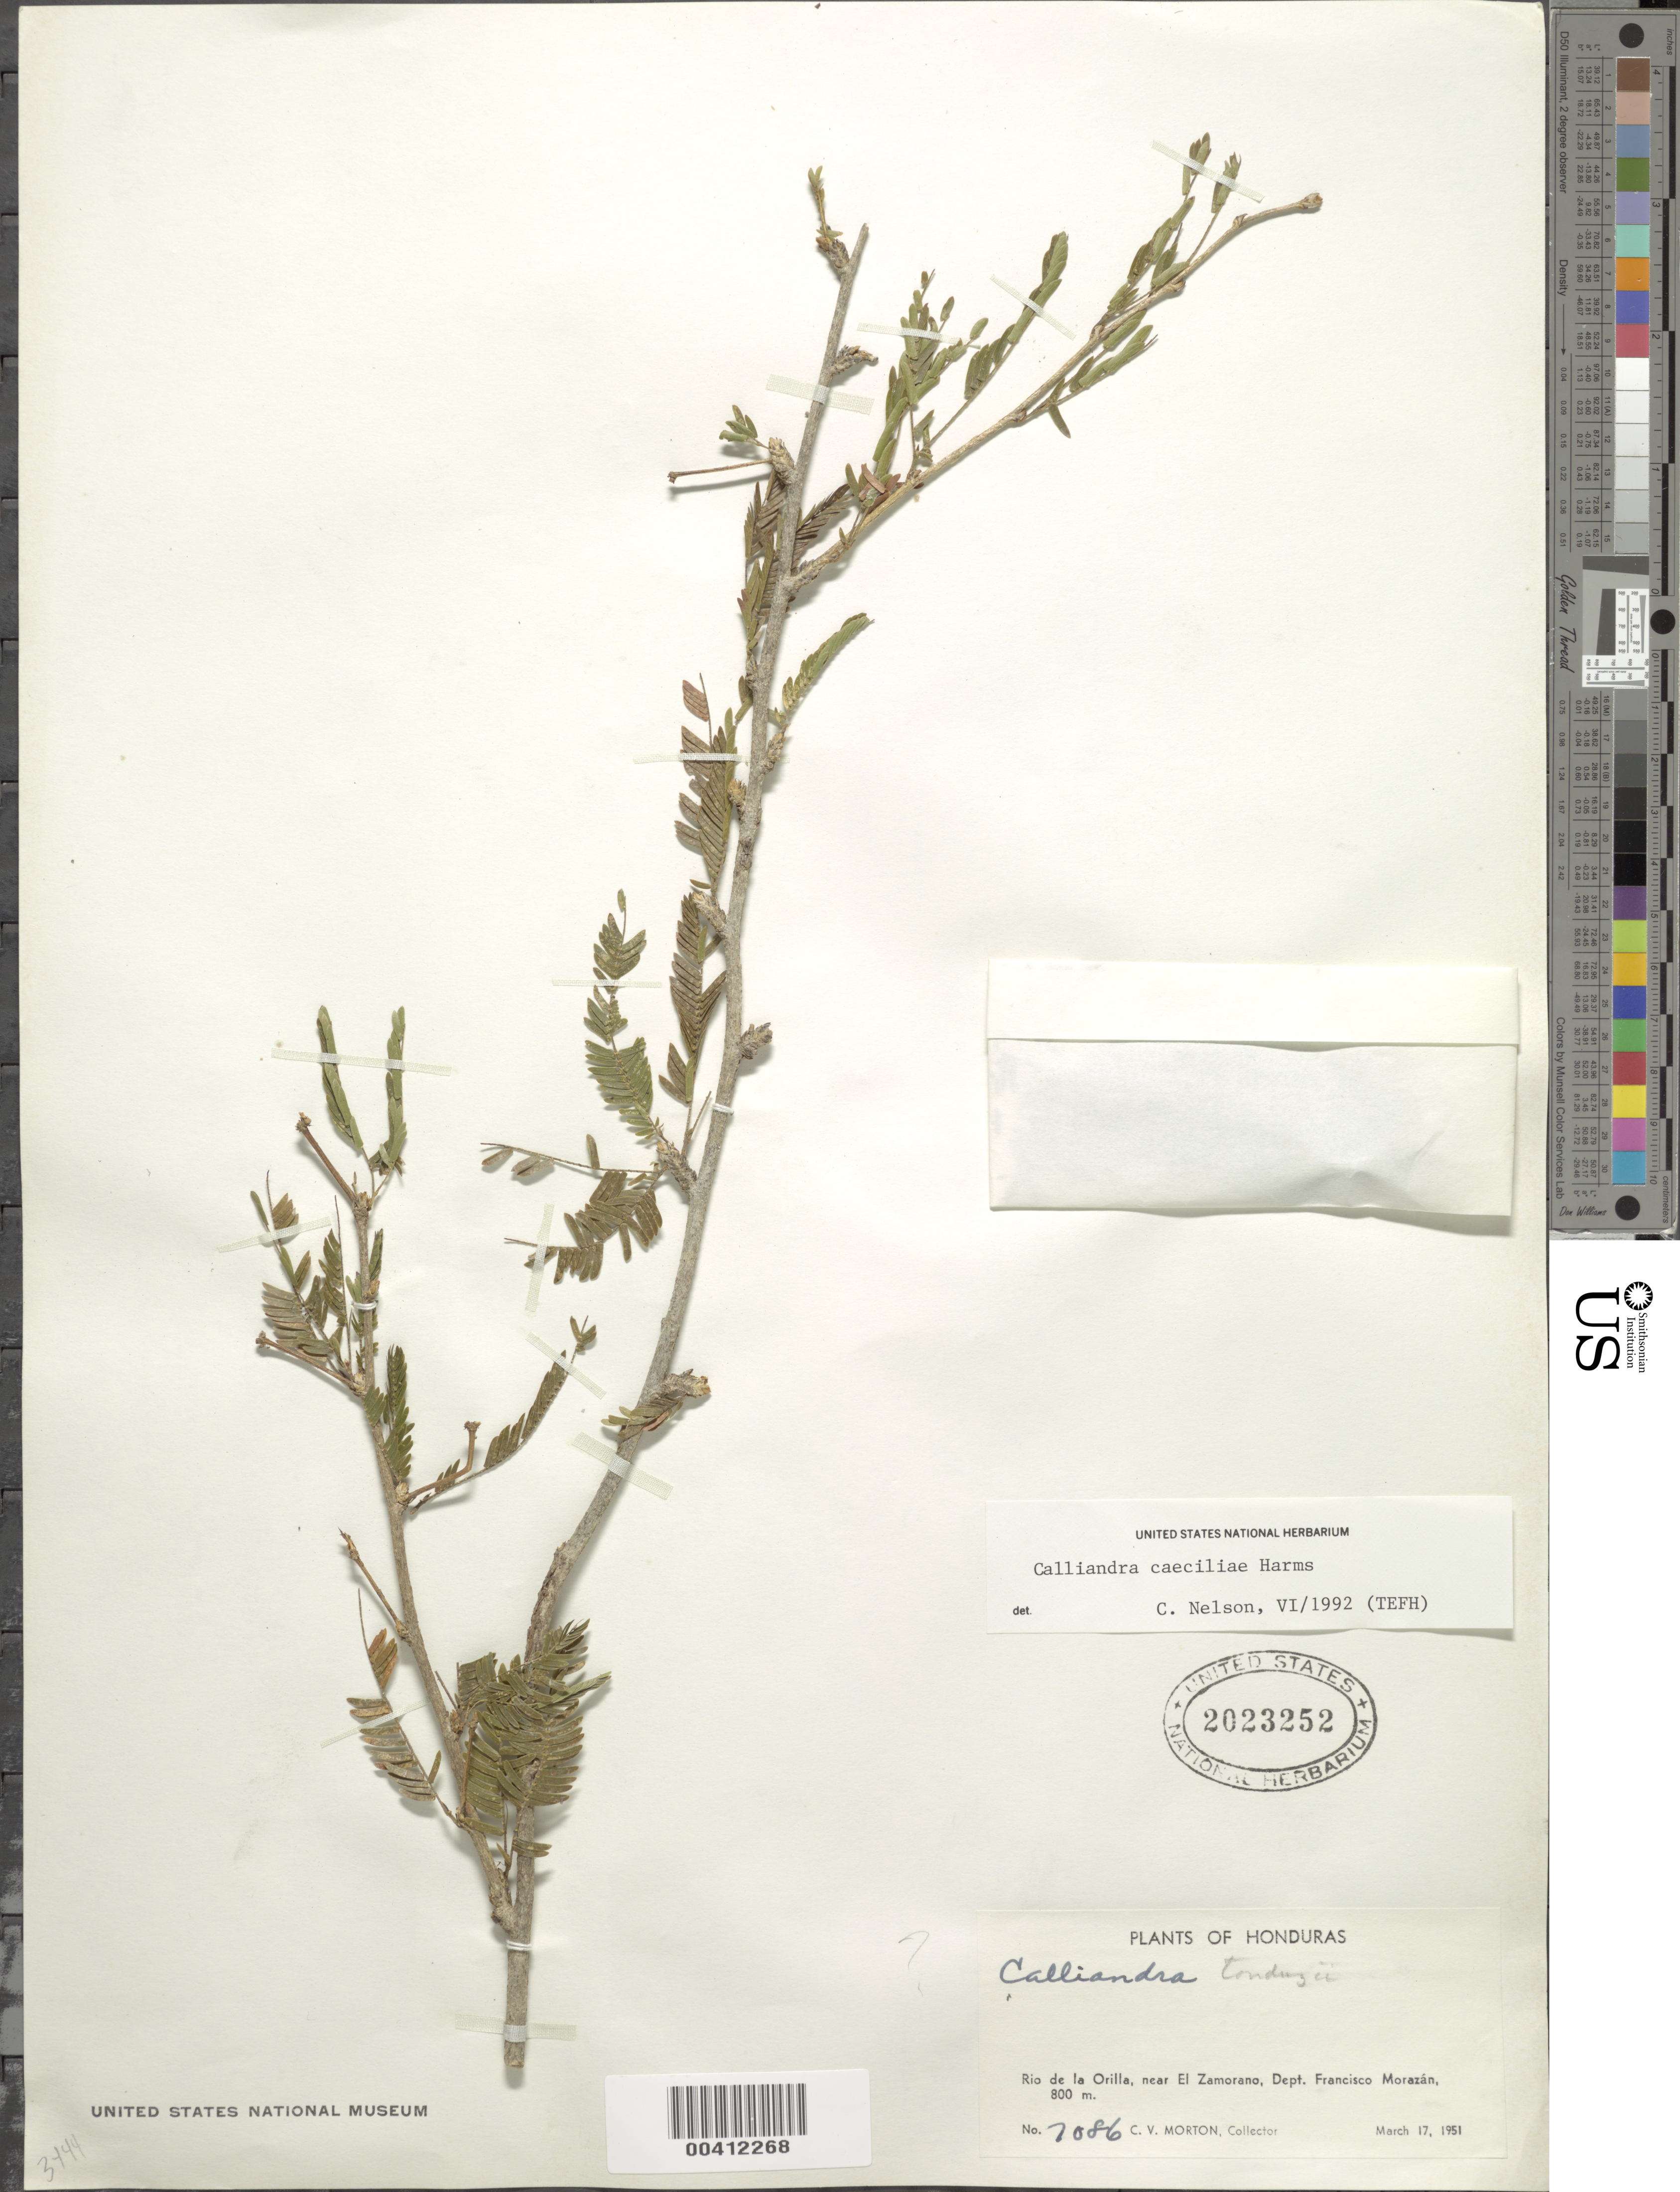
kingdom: Plantae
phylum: Tracheophyta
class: Magnoliopsida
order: Fabales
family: Fabaceae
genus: Calliandra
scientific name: Calliandra tonduzii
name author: (Britton) Standl.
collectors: C. V. Morton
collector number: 7086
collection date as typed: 17 Mar 1951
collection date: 1951-03-17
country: Honduras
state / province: Fco. Morazán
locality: río de La Orilla, near El Zamorano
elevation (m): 800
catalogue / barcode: US 2023252